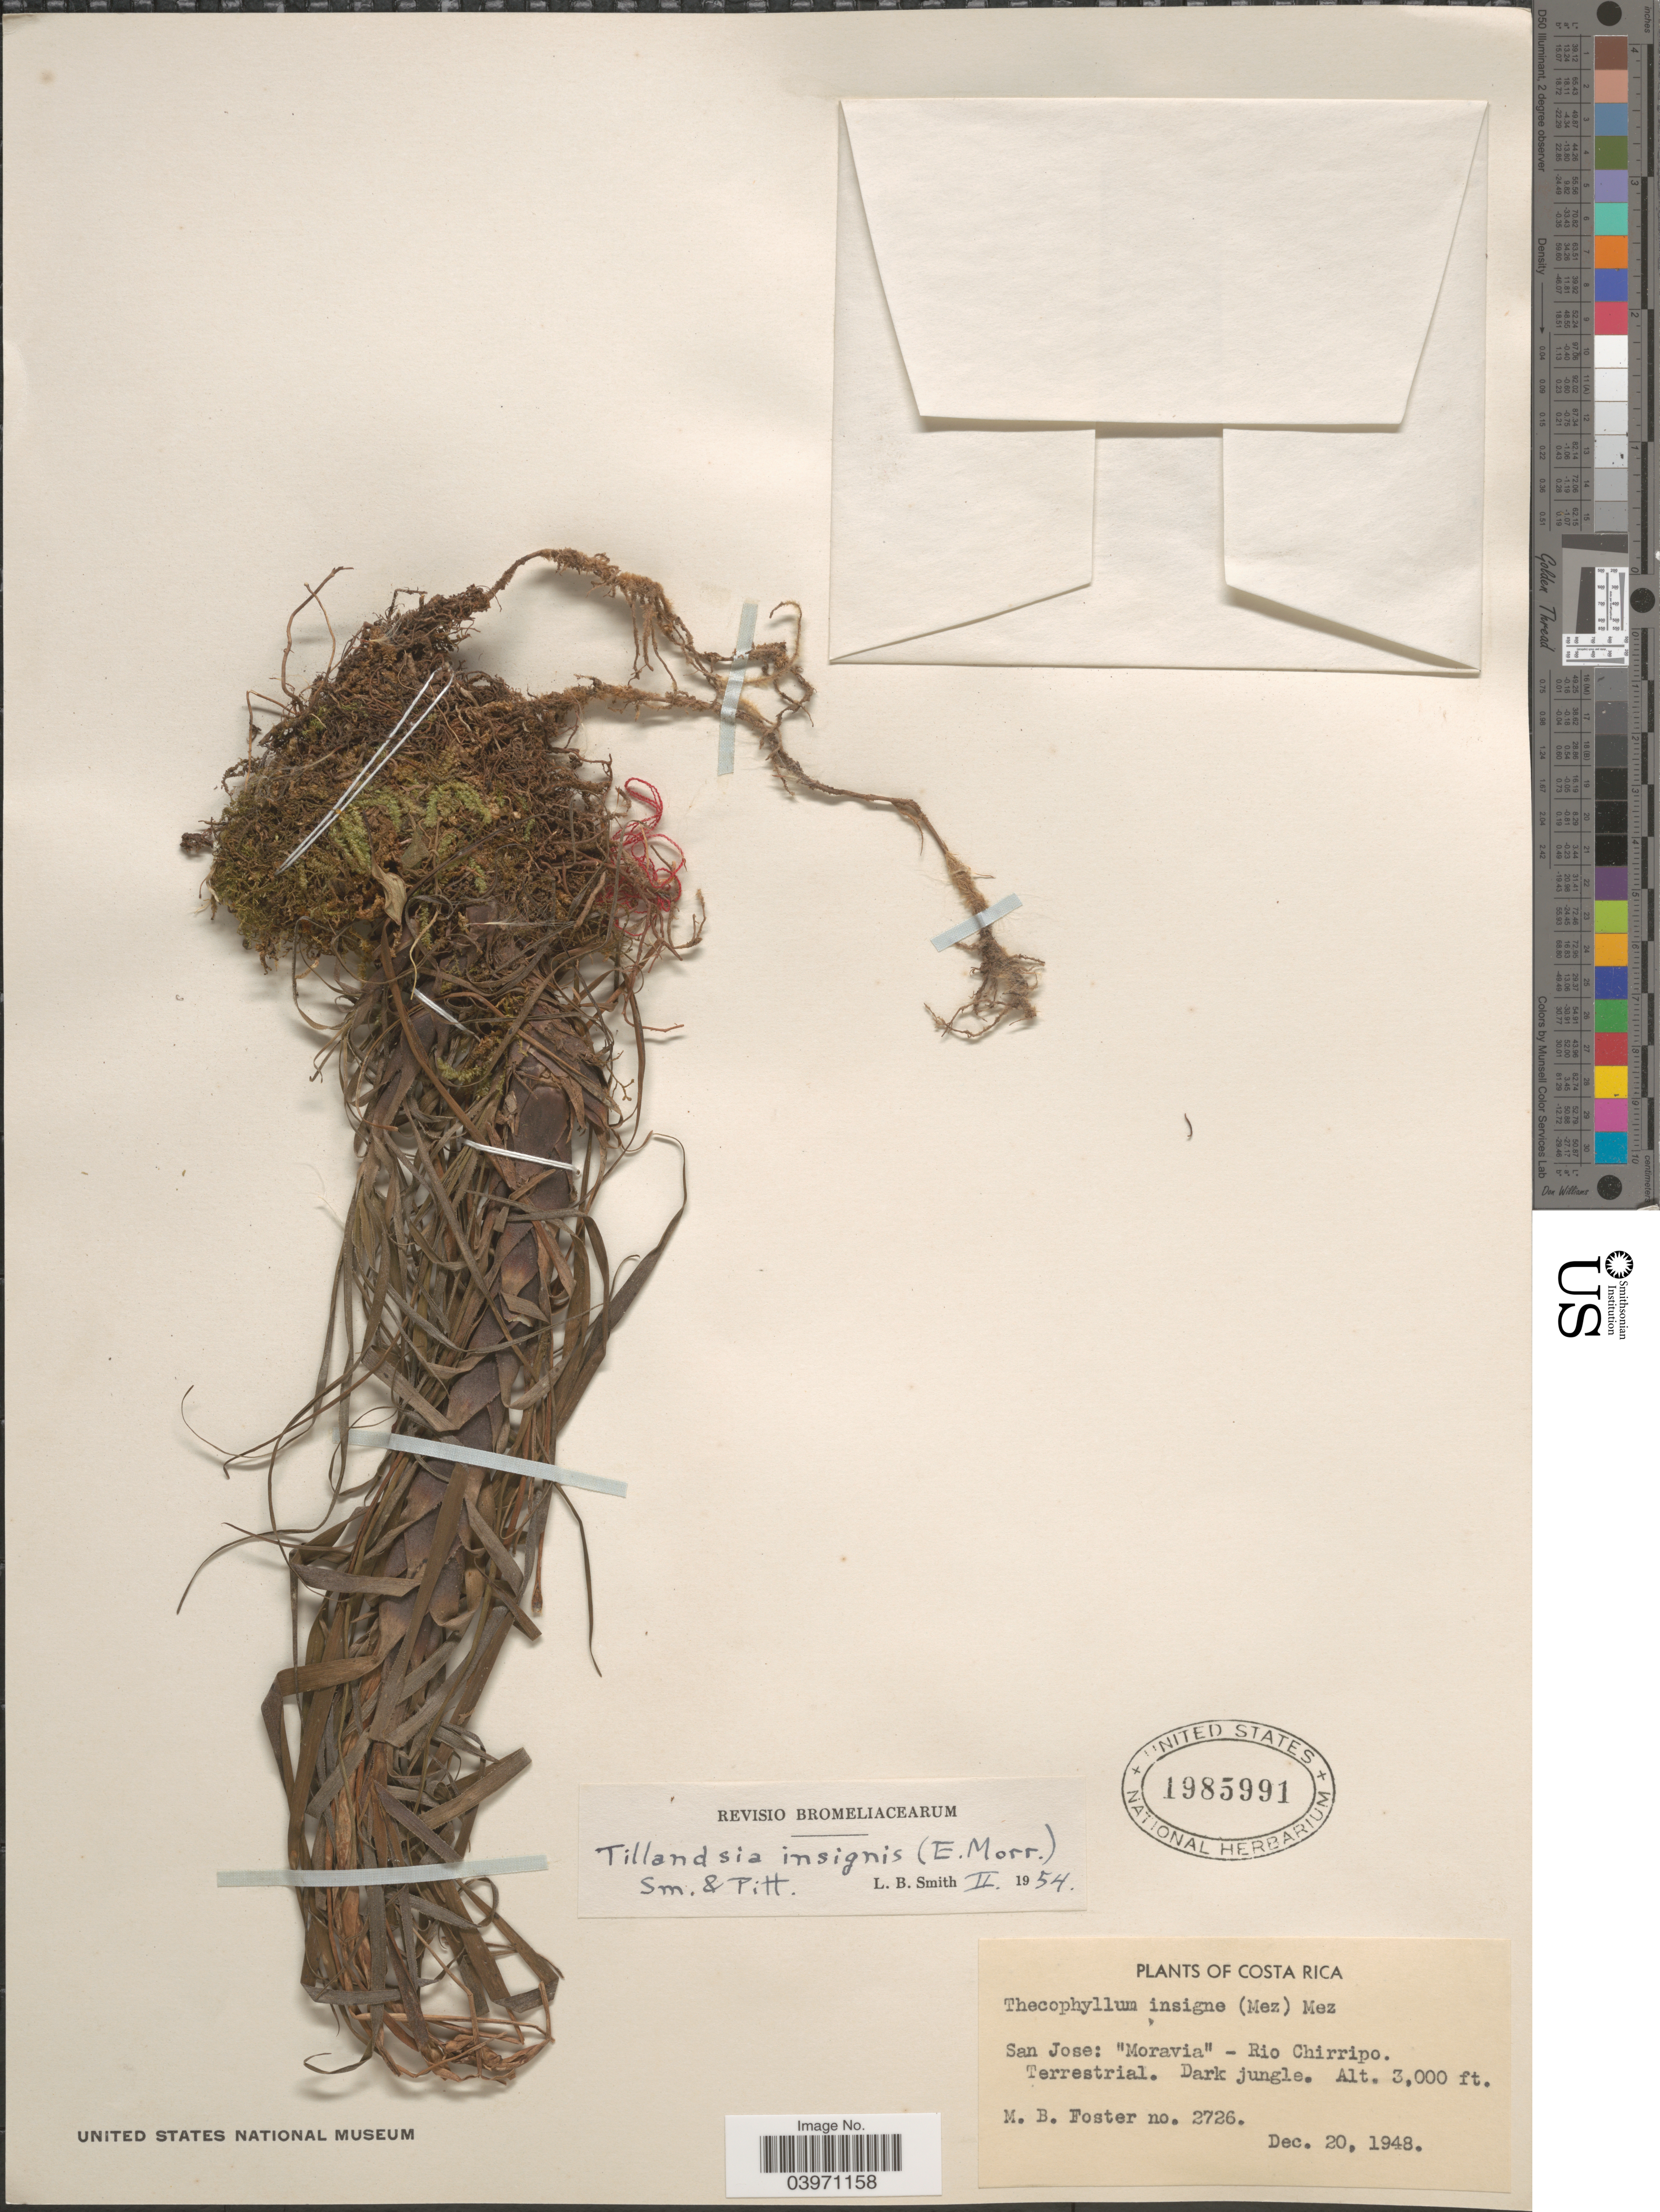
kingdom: Plantae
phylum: Tracheophyta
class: Liliopsida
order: Poales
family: Bromeliaceae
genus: Tillandsia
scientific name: Tillandsia insignis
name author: (Mez) L.B. Sm. & Pittendr.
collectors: M. B. Foster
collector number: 2726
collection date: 1948-12-20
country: Costa Rica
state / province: San José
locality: Moravia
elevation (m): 914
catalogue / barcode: US 1985991